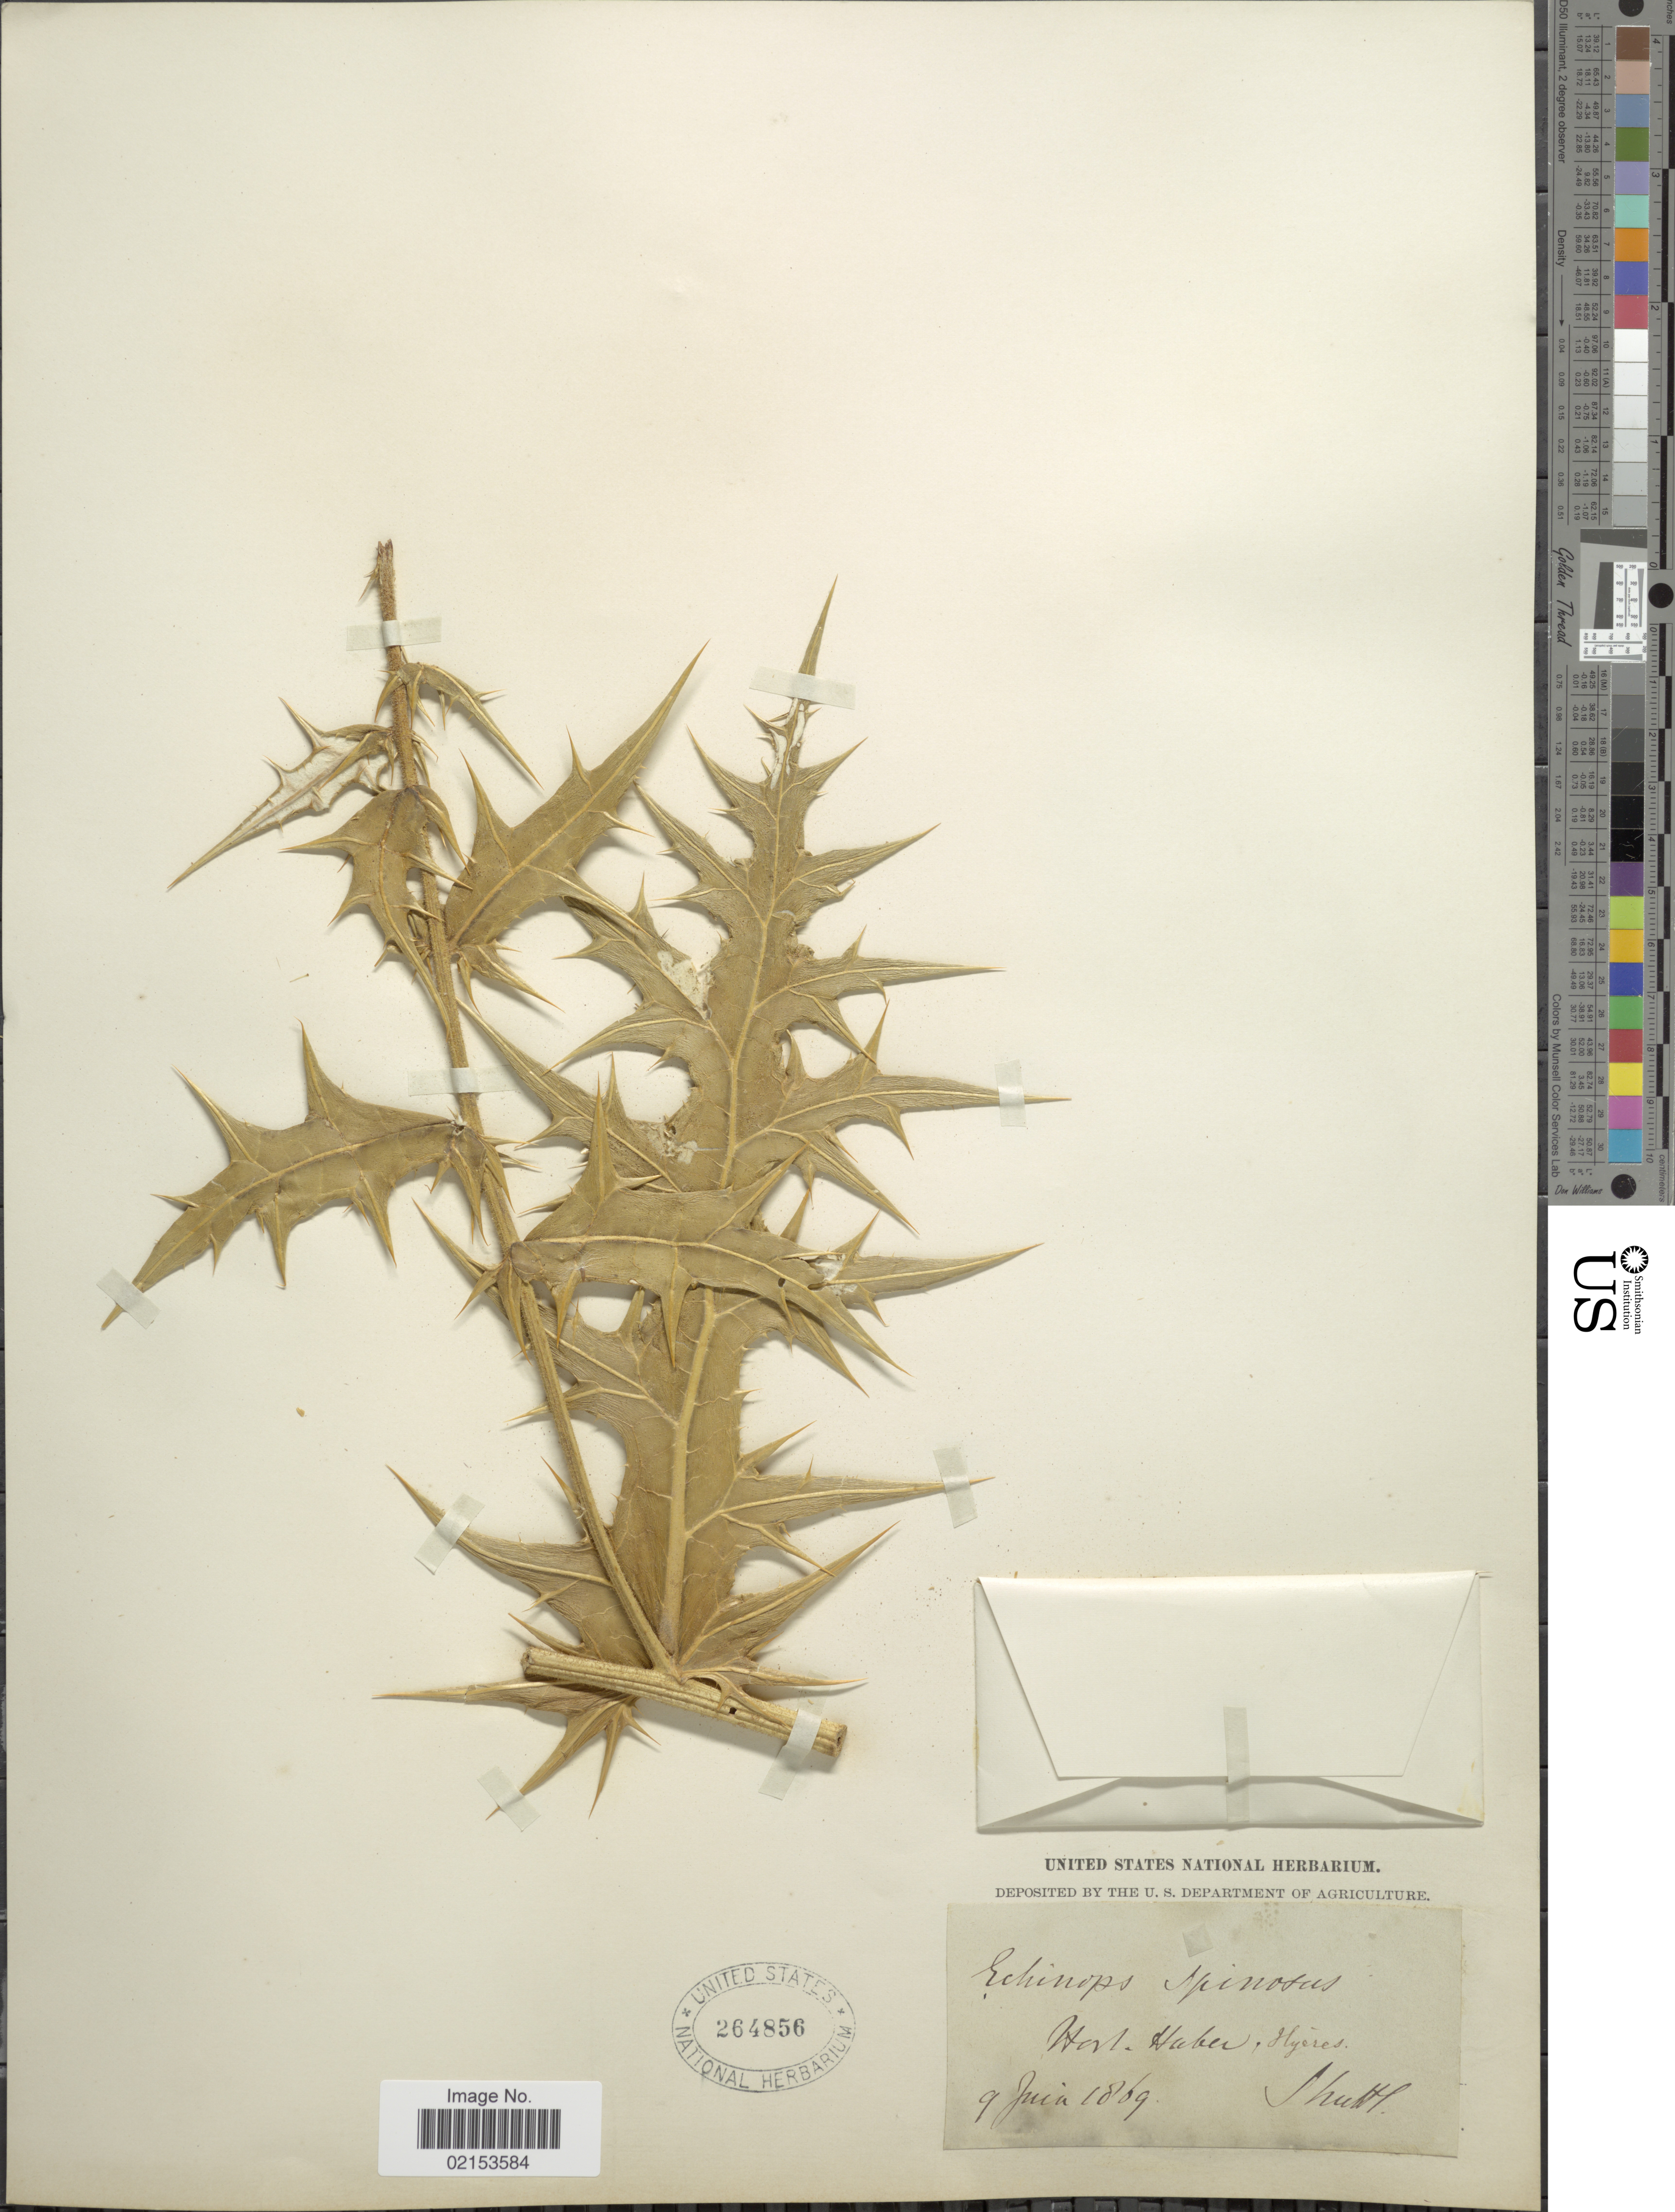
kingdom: Plantae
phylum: Tracheophyta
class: Magnoliopsida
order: Asterales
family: Asteraceae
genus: Echinops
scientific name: Echinops spinosus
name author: L.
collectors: Schutte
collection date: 1869-06-09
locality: Hyeres. Hovl. Haber. [interpreted]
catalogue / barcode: US 264856